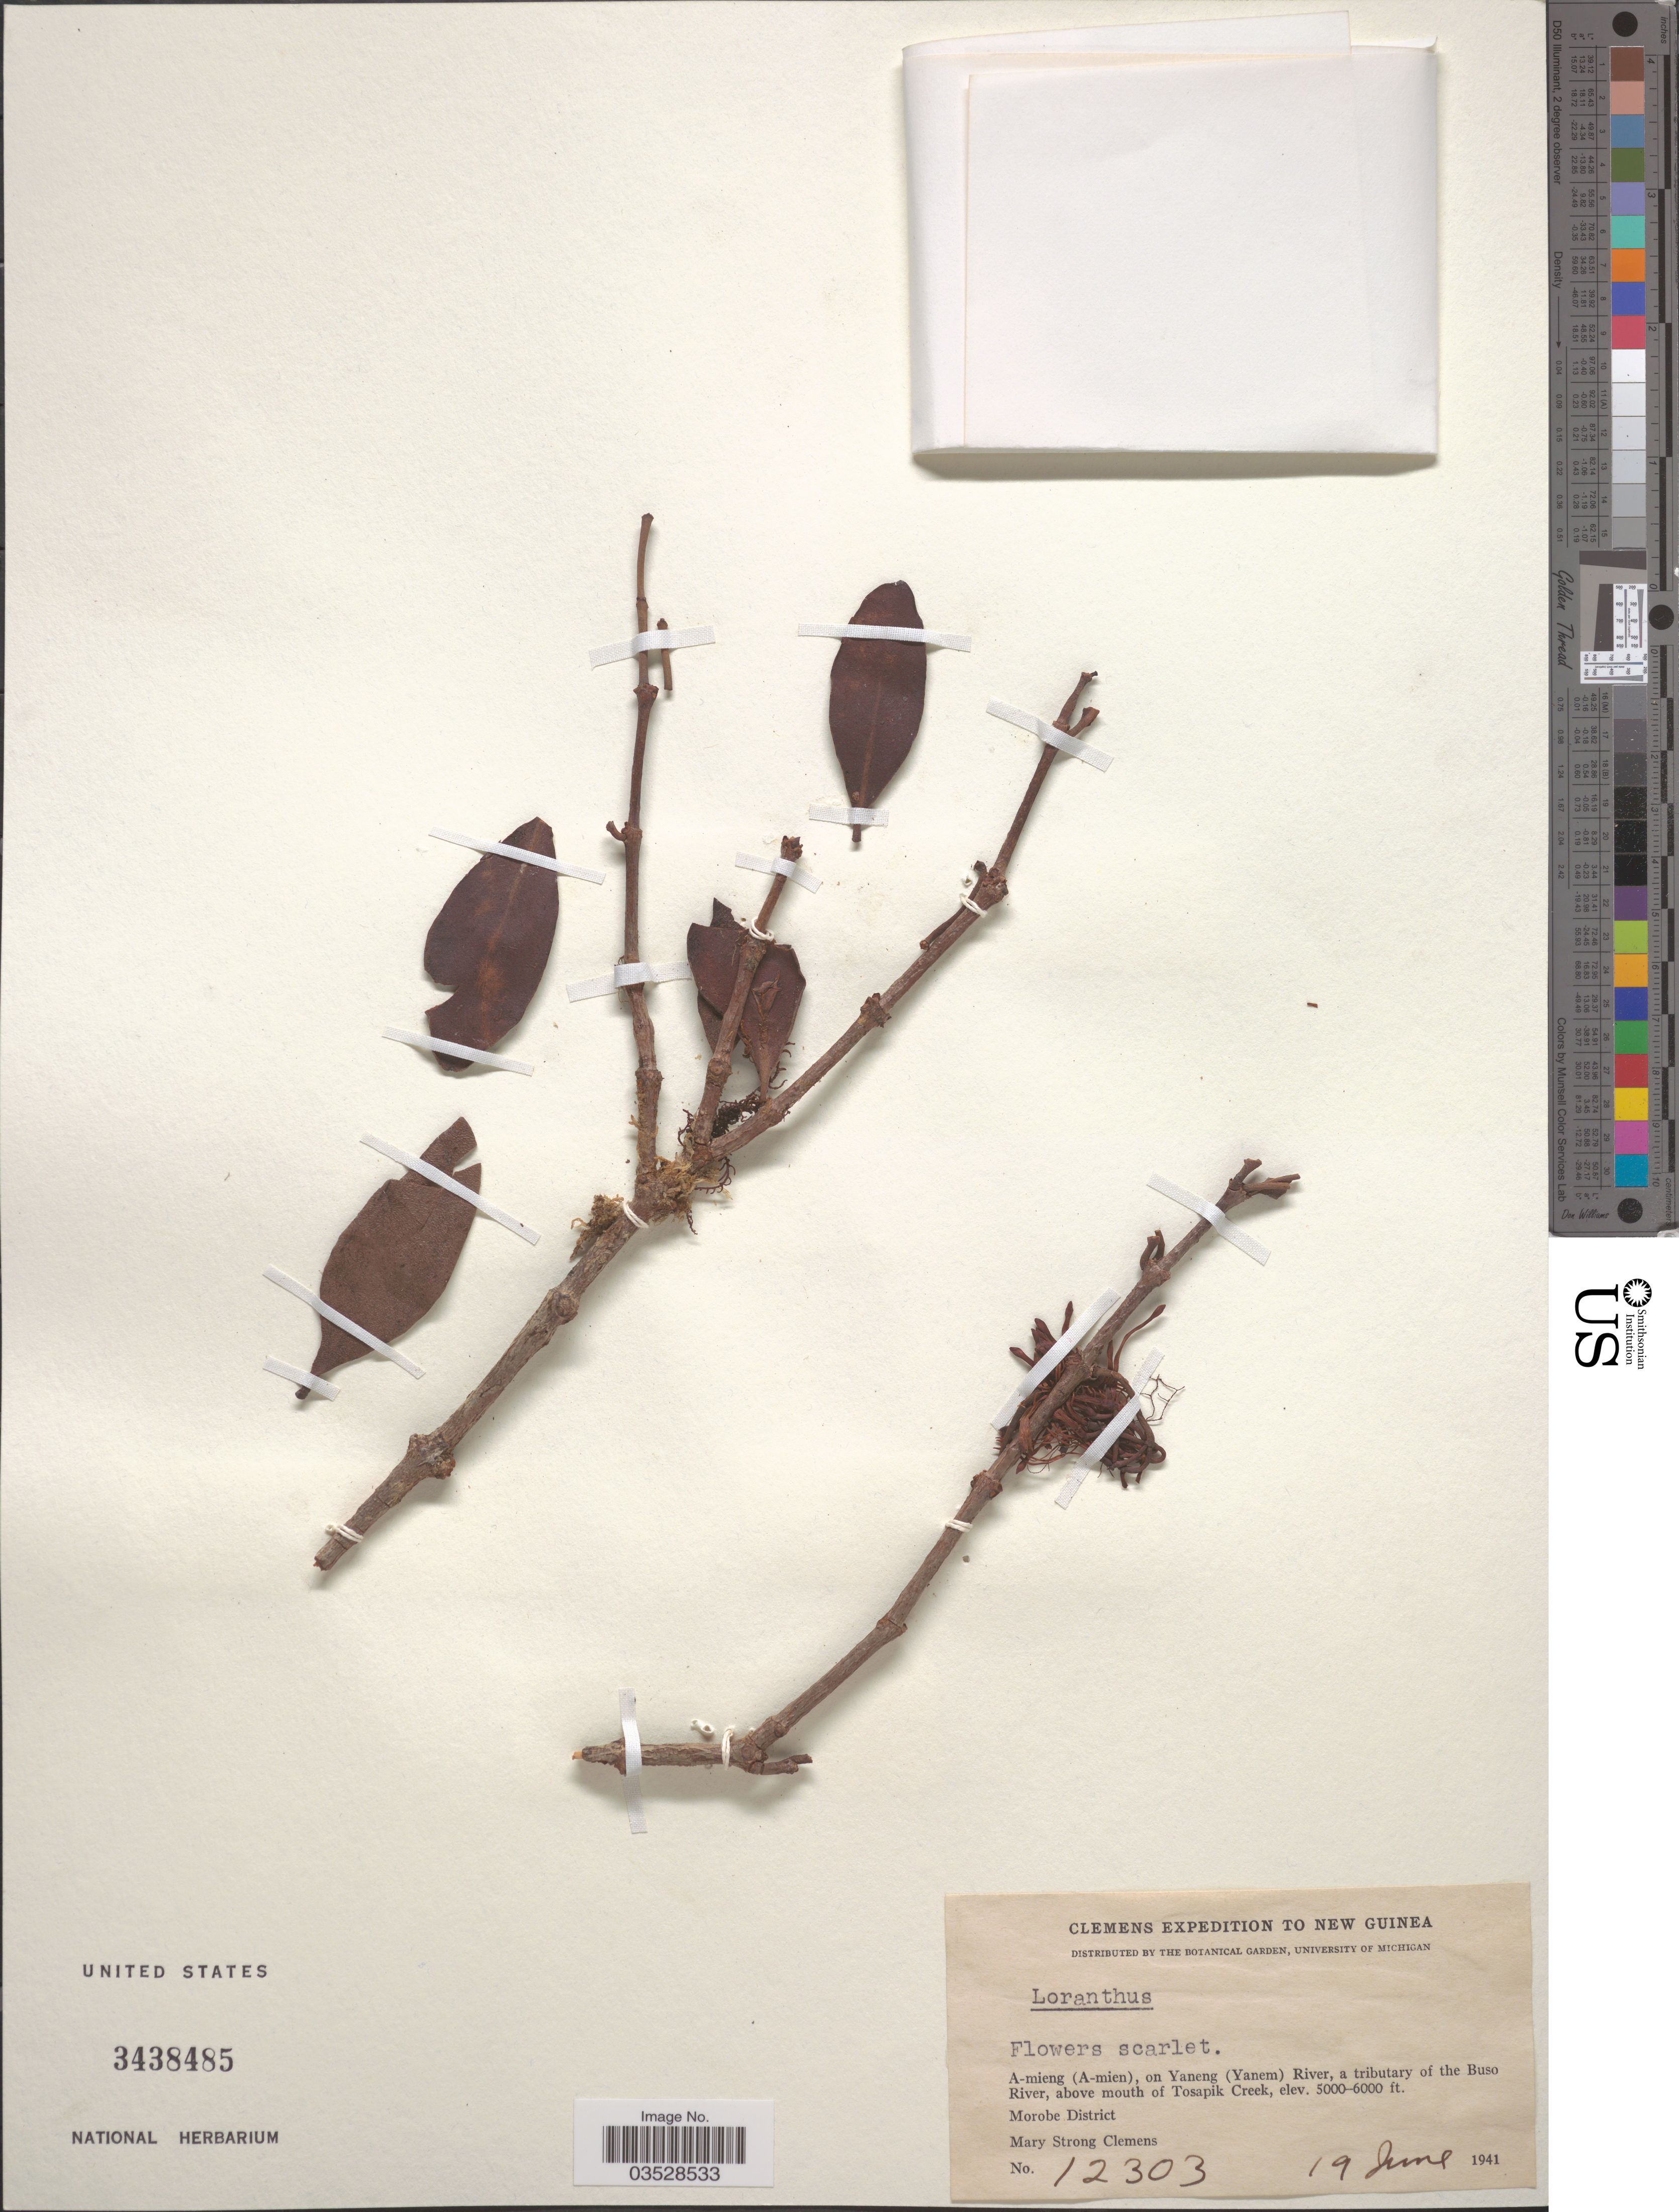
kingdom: Plantae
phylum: Tracheophyta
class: Magnoliopsida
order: Santalales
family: Loranthaceae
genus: Loranthus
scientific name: Loranthus sp.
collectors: M. S. Clemens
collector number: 12303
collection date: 1941-06-19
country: Papua New Guinea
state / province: Morobe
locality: New Guinea. A-mieng (A-mien), on Yaneng (Yanem) River, a tributary of the Buso River, above mouth of Tosapik Creek. Morobe District.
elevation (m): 1524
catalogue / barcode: US 3438485